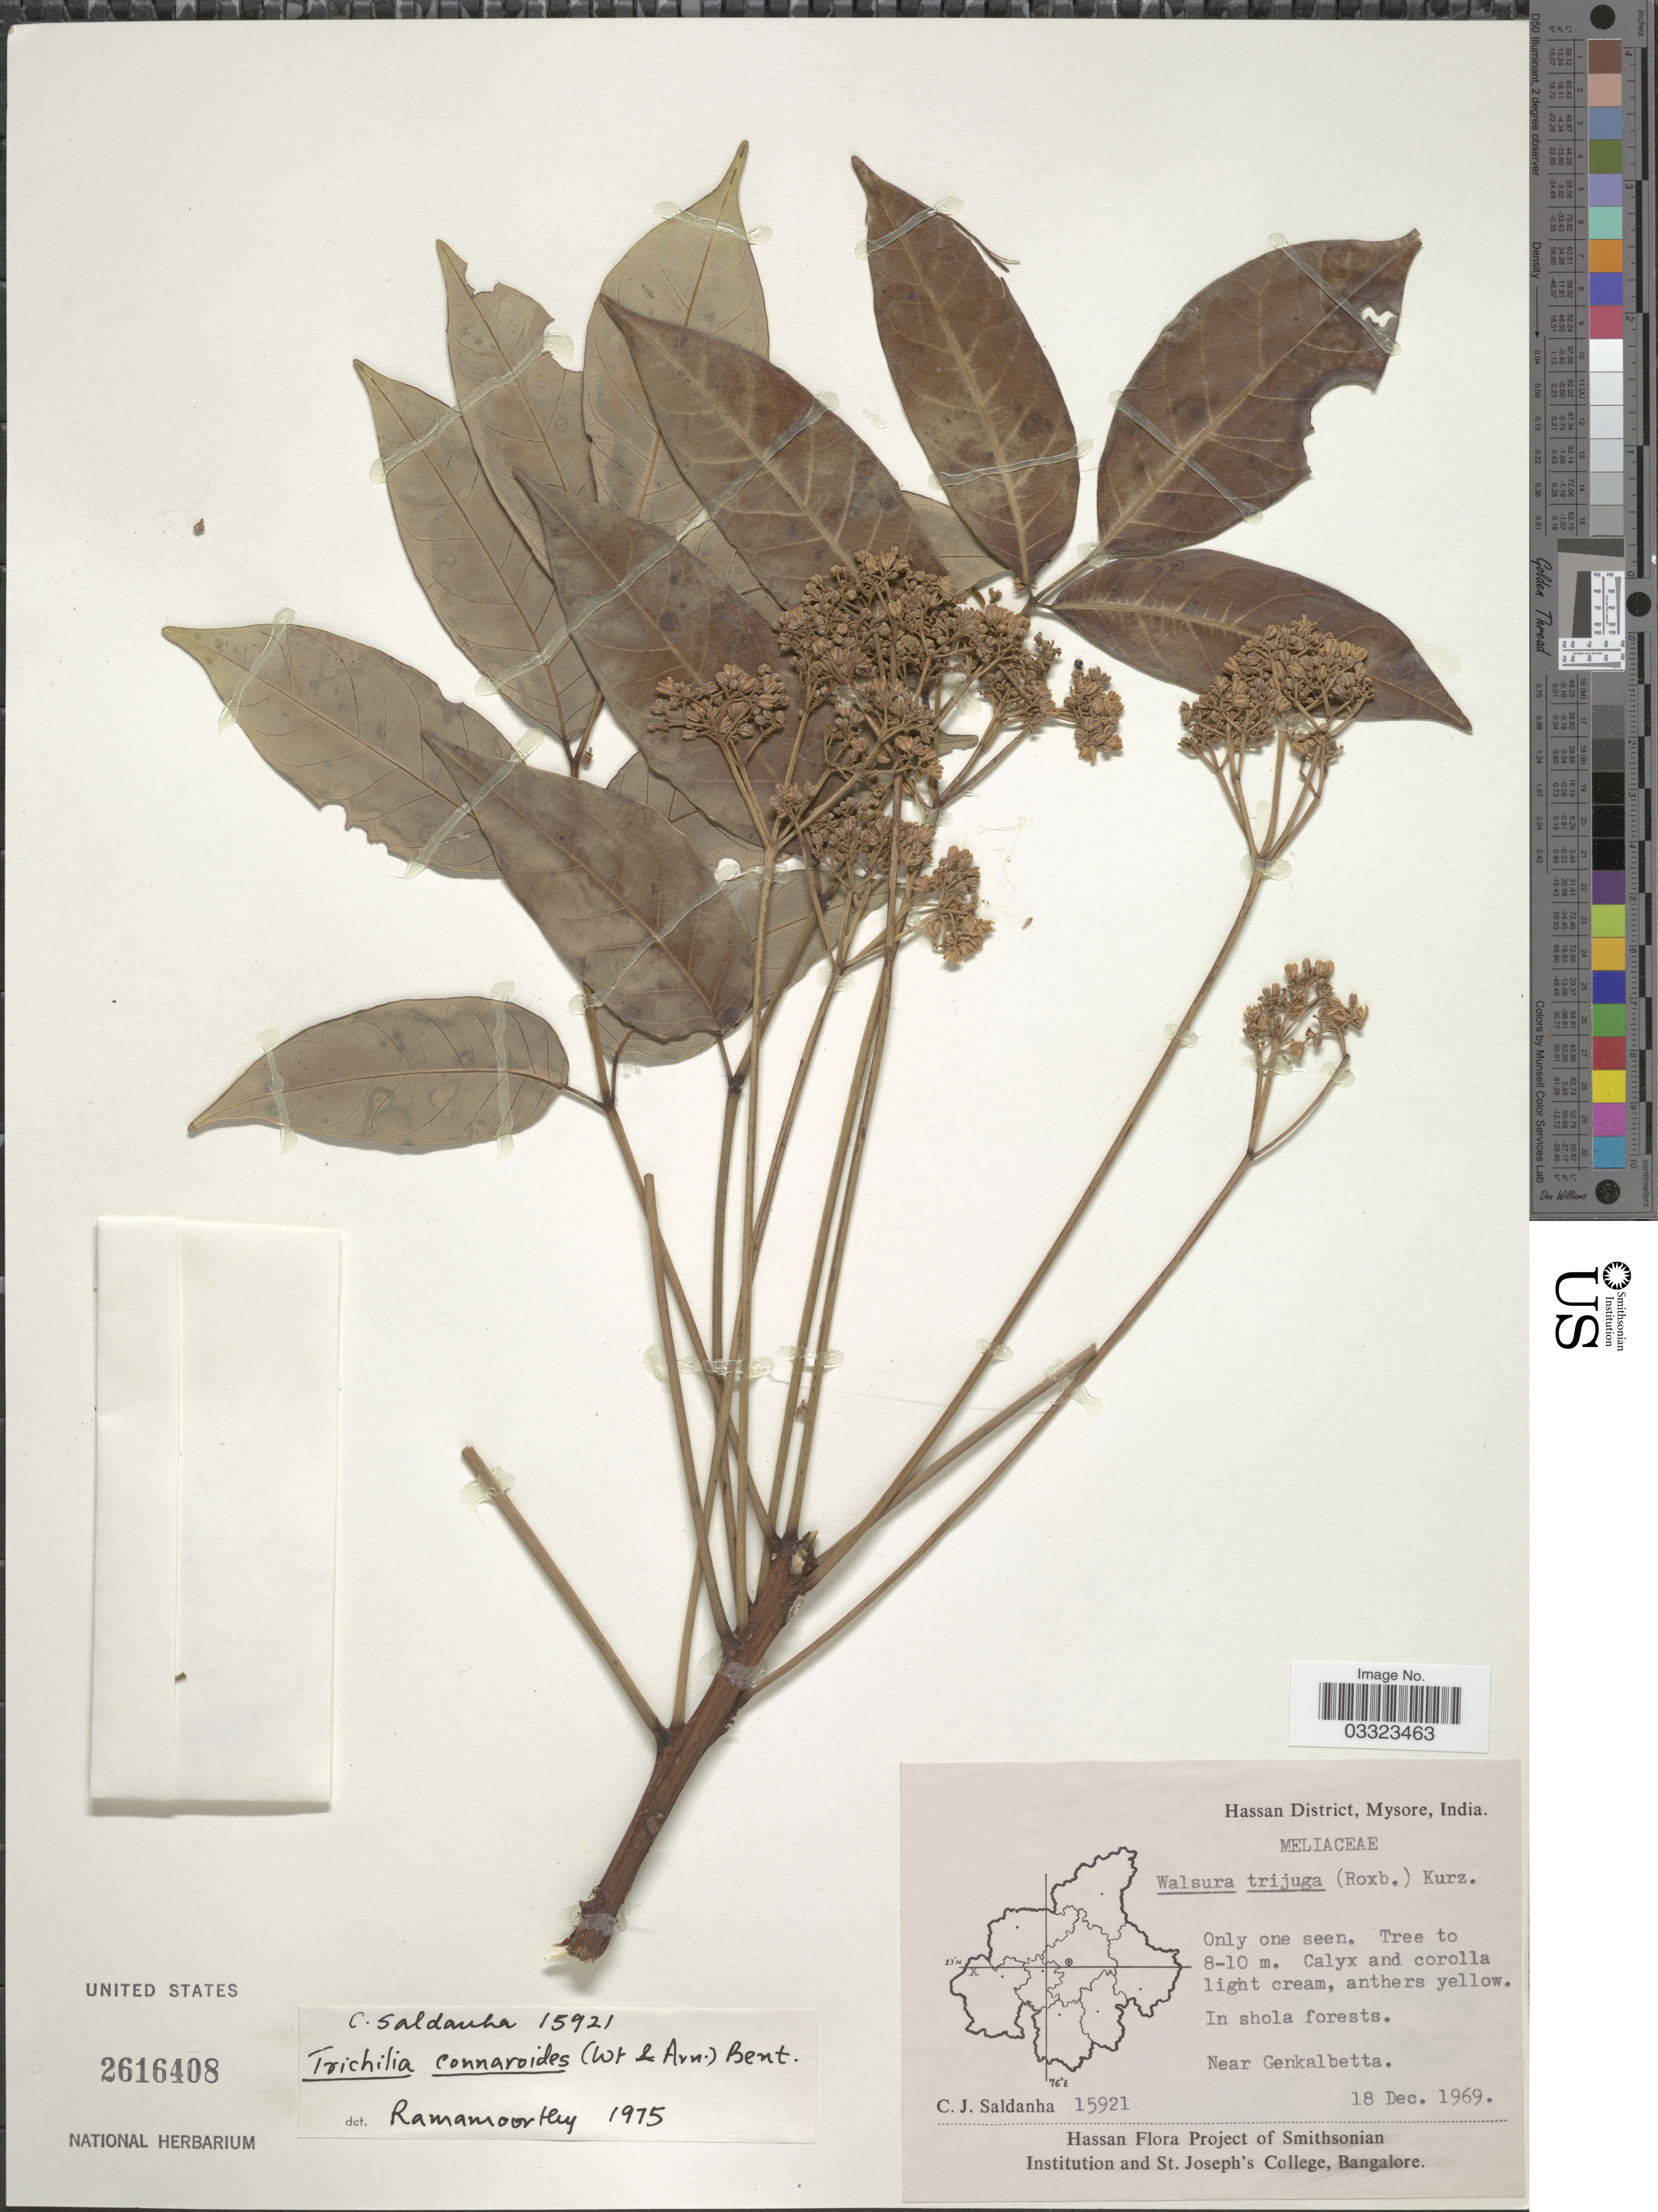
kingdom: Plantae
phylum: Tracheophyta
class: Magnoliopsida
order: Sapindales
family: Meliaceae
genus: Trichilia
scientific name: Trichilia connaroides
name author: (Wight & Arn.) Bentv.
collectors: C. J. Saldanha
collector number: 15921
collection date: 1969-12-18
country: India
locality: Hassan District, Mysore, Near Genkalbetta.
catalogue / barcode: US 2616408